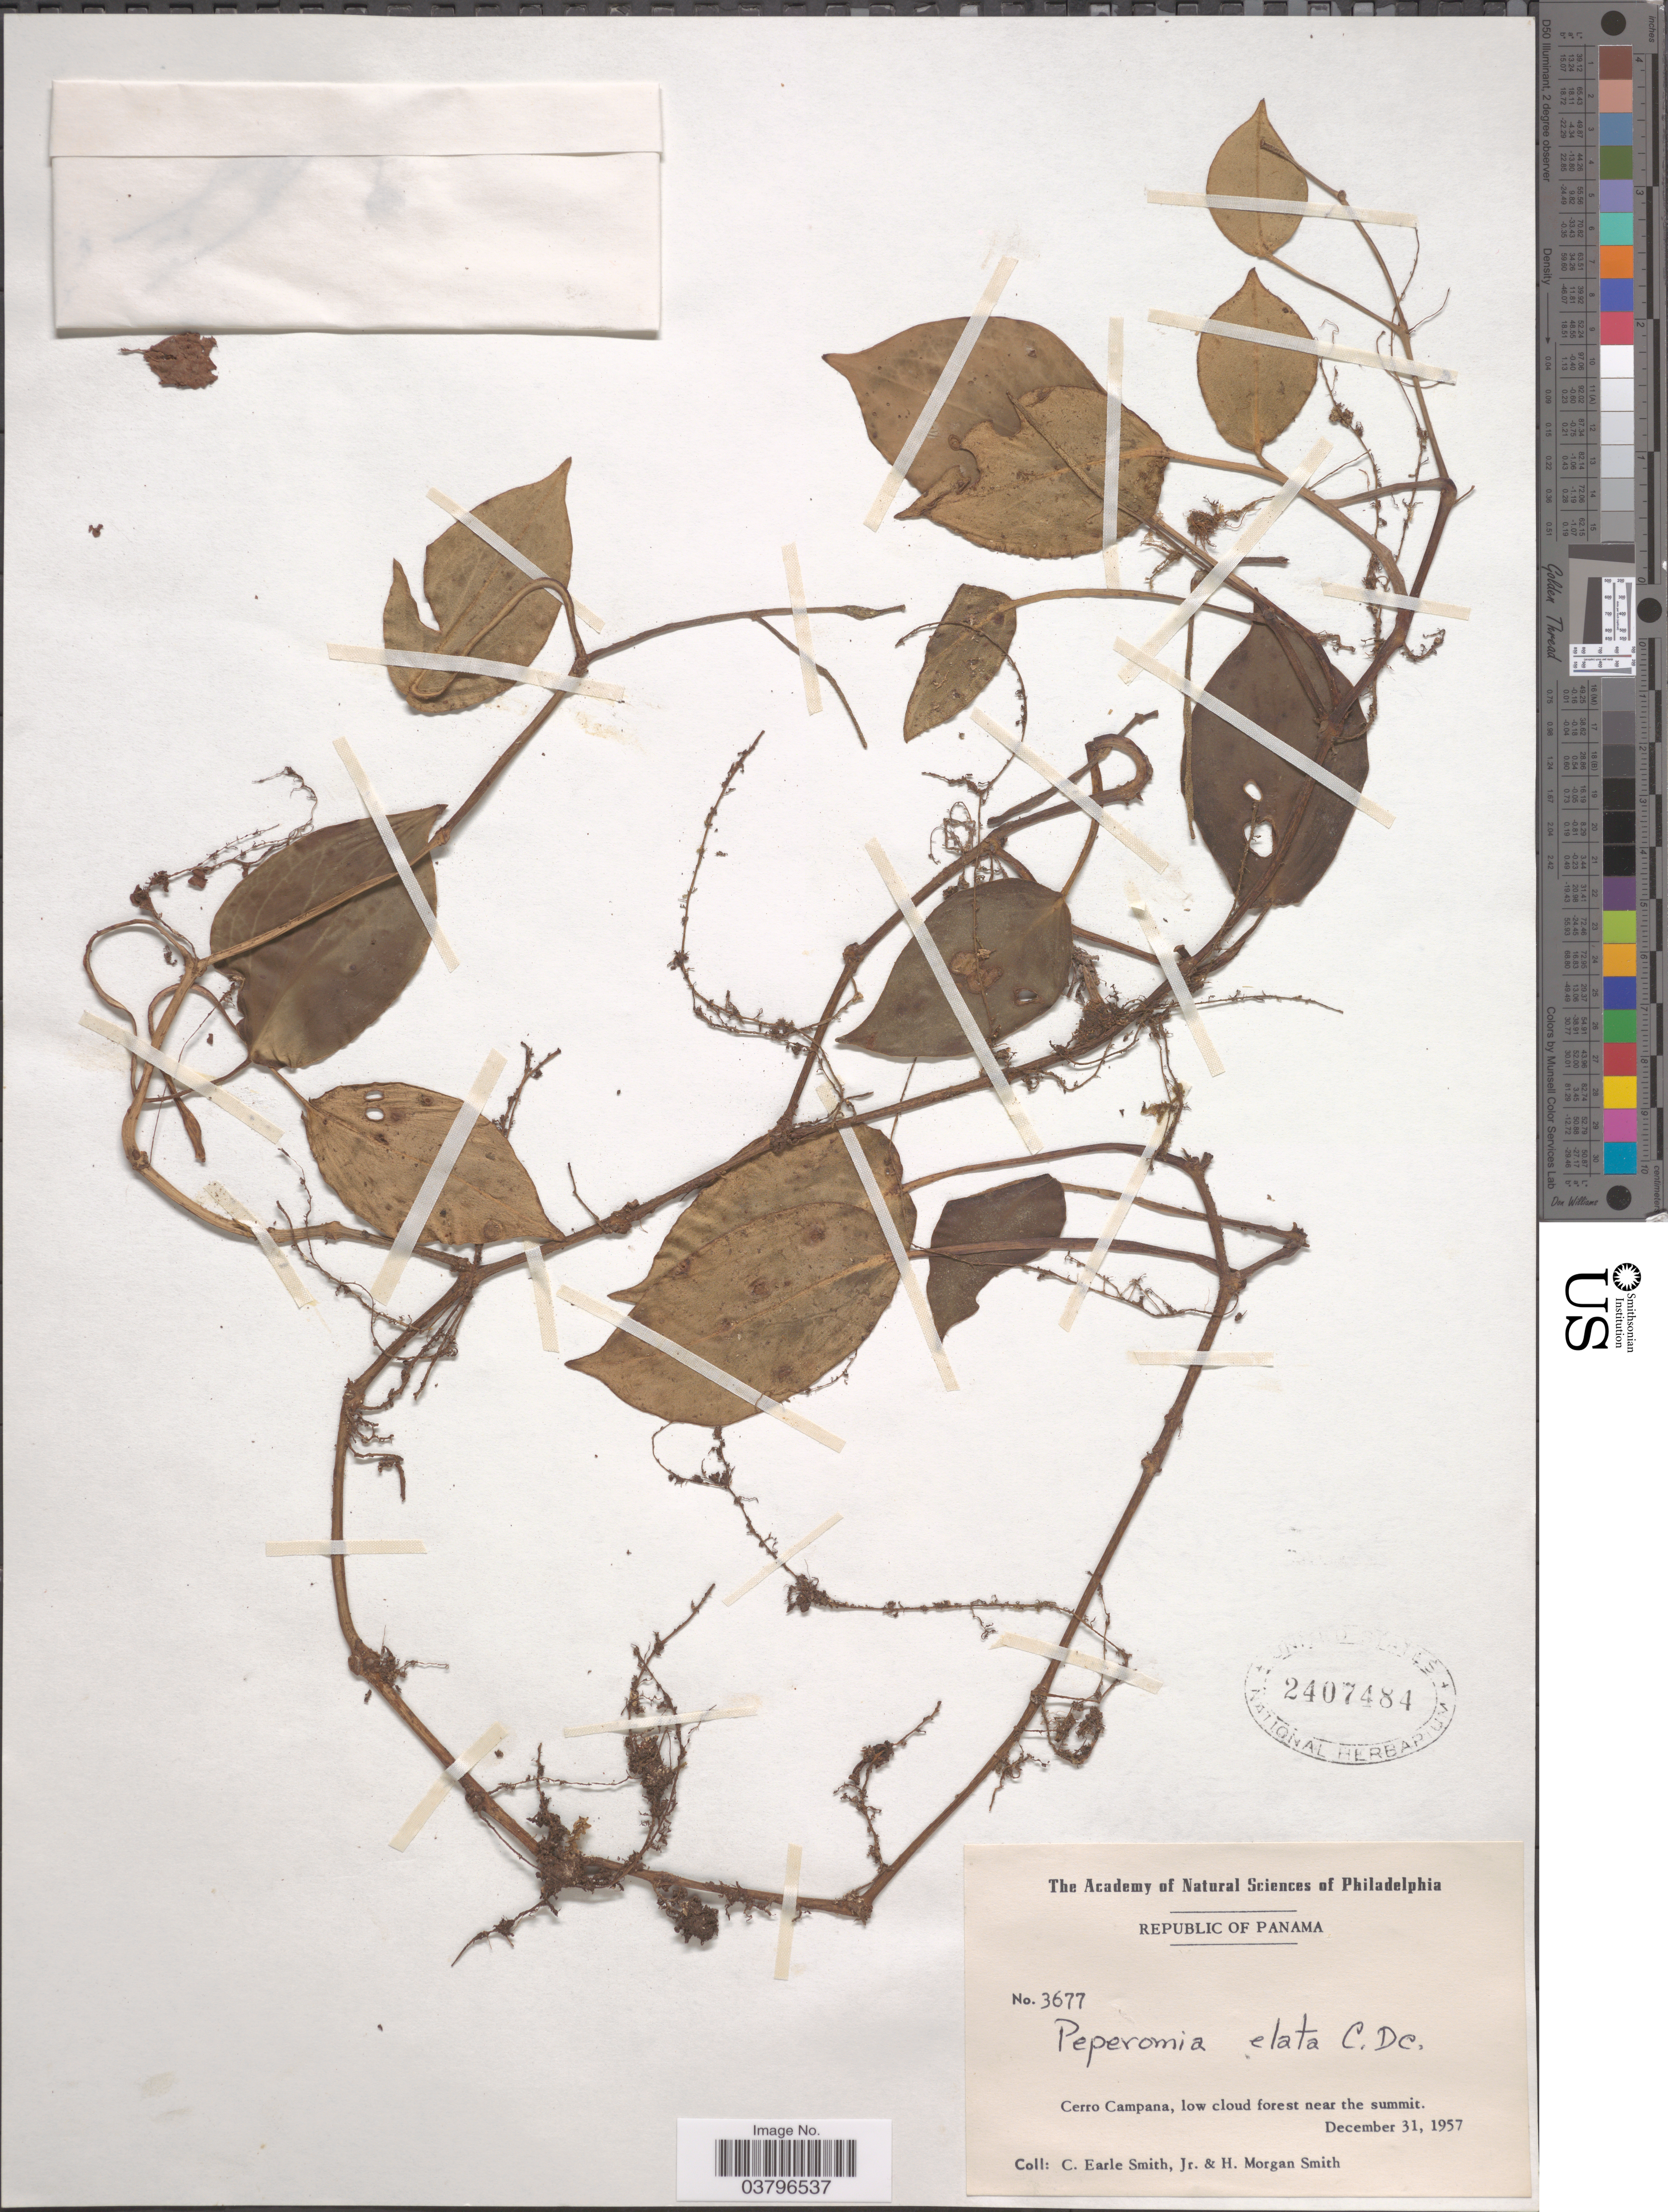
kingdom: Plantae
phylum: Tracheophyta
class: Magnoliopsida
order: Piperales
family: Piperaceae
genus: Peperomia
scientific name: Peperomia distachya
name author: (L.) A. Dietr.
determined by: Jiménez, José Estaban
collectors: C. E. Smith Jr. & H. M. Smith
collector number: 3677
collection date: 1957-12-31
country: Panama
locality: Cerro Campana.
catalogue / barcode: US 2407484